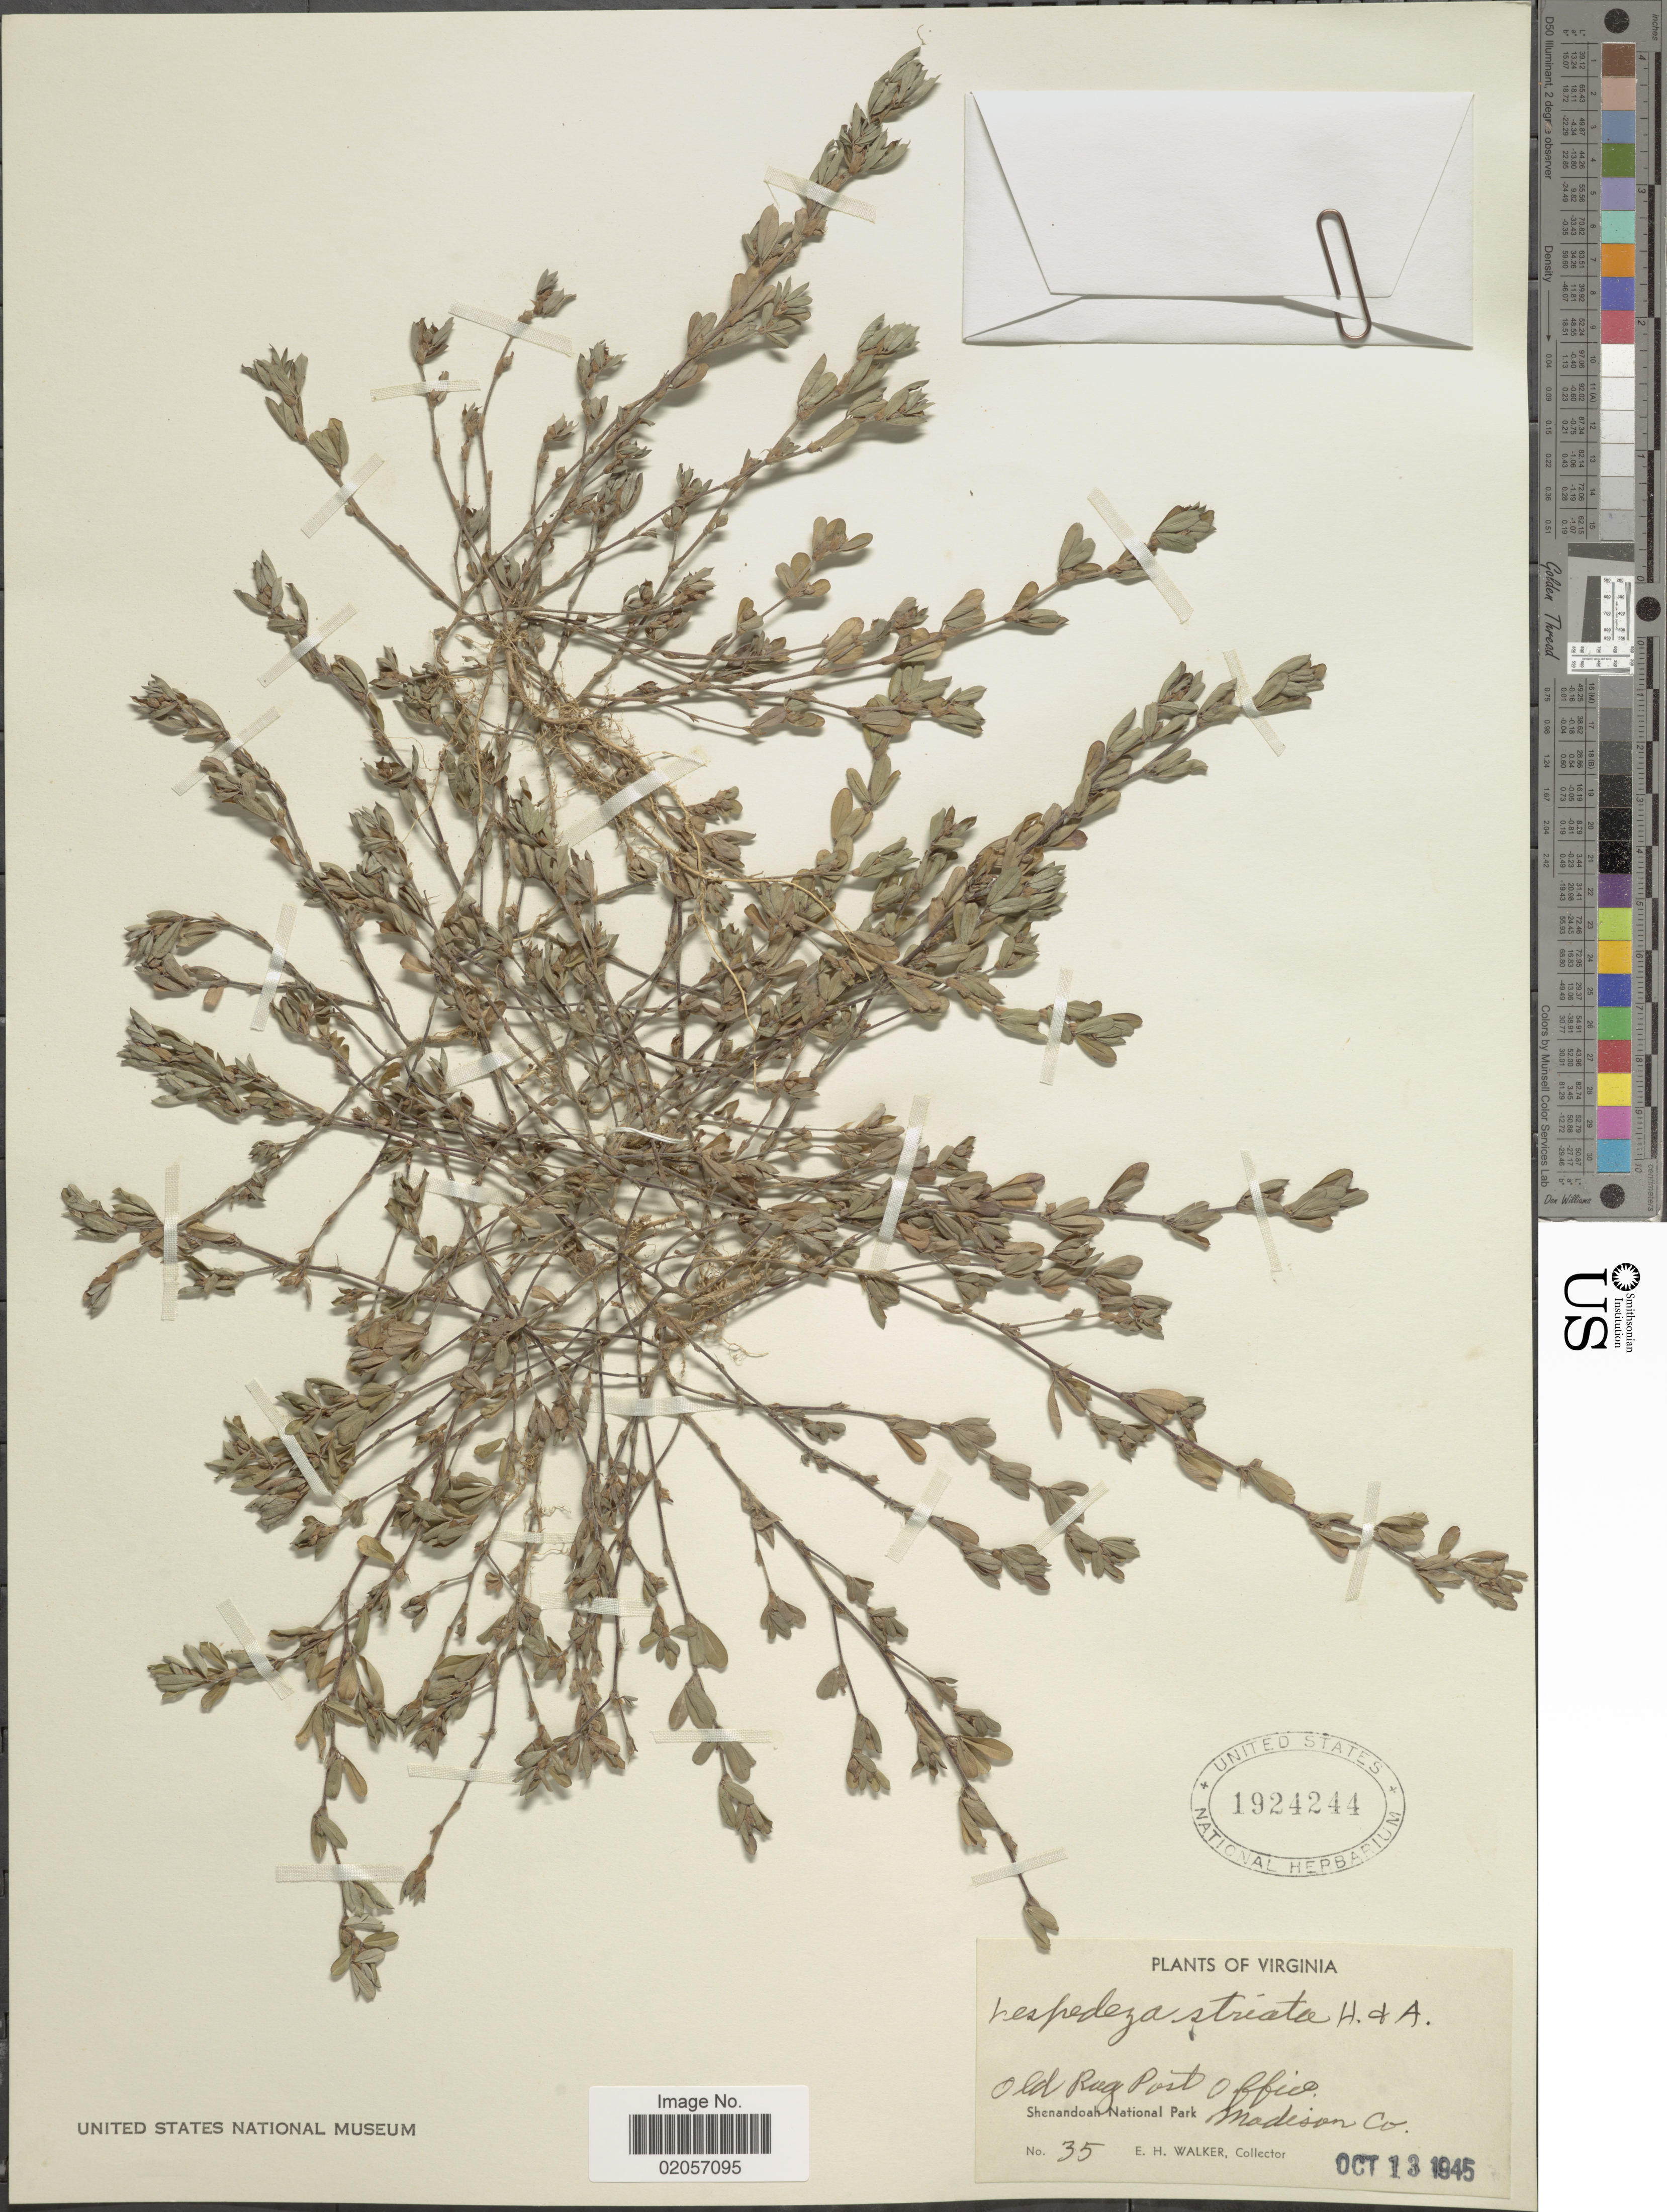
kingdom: Plantae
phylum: Tracheophyta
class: Magnoliopsida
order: Fabales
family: Fabaceae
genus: Kummerowia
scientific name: Kummerowia striata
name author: (Thunb.) Schindl.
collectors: E. H. Walker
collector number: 35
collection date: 1945-10-13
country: United States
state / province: Virginia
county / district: Madison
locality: Old Rug Post Office. Shenandoah National Park, Madison Co.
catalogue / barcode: US 1924244